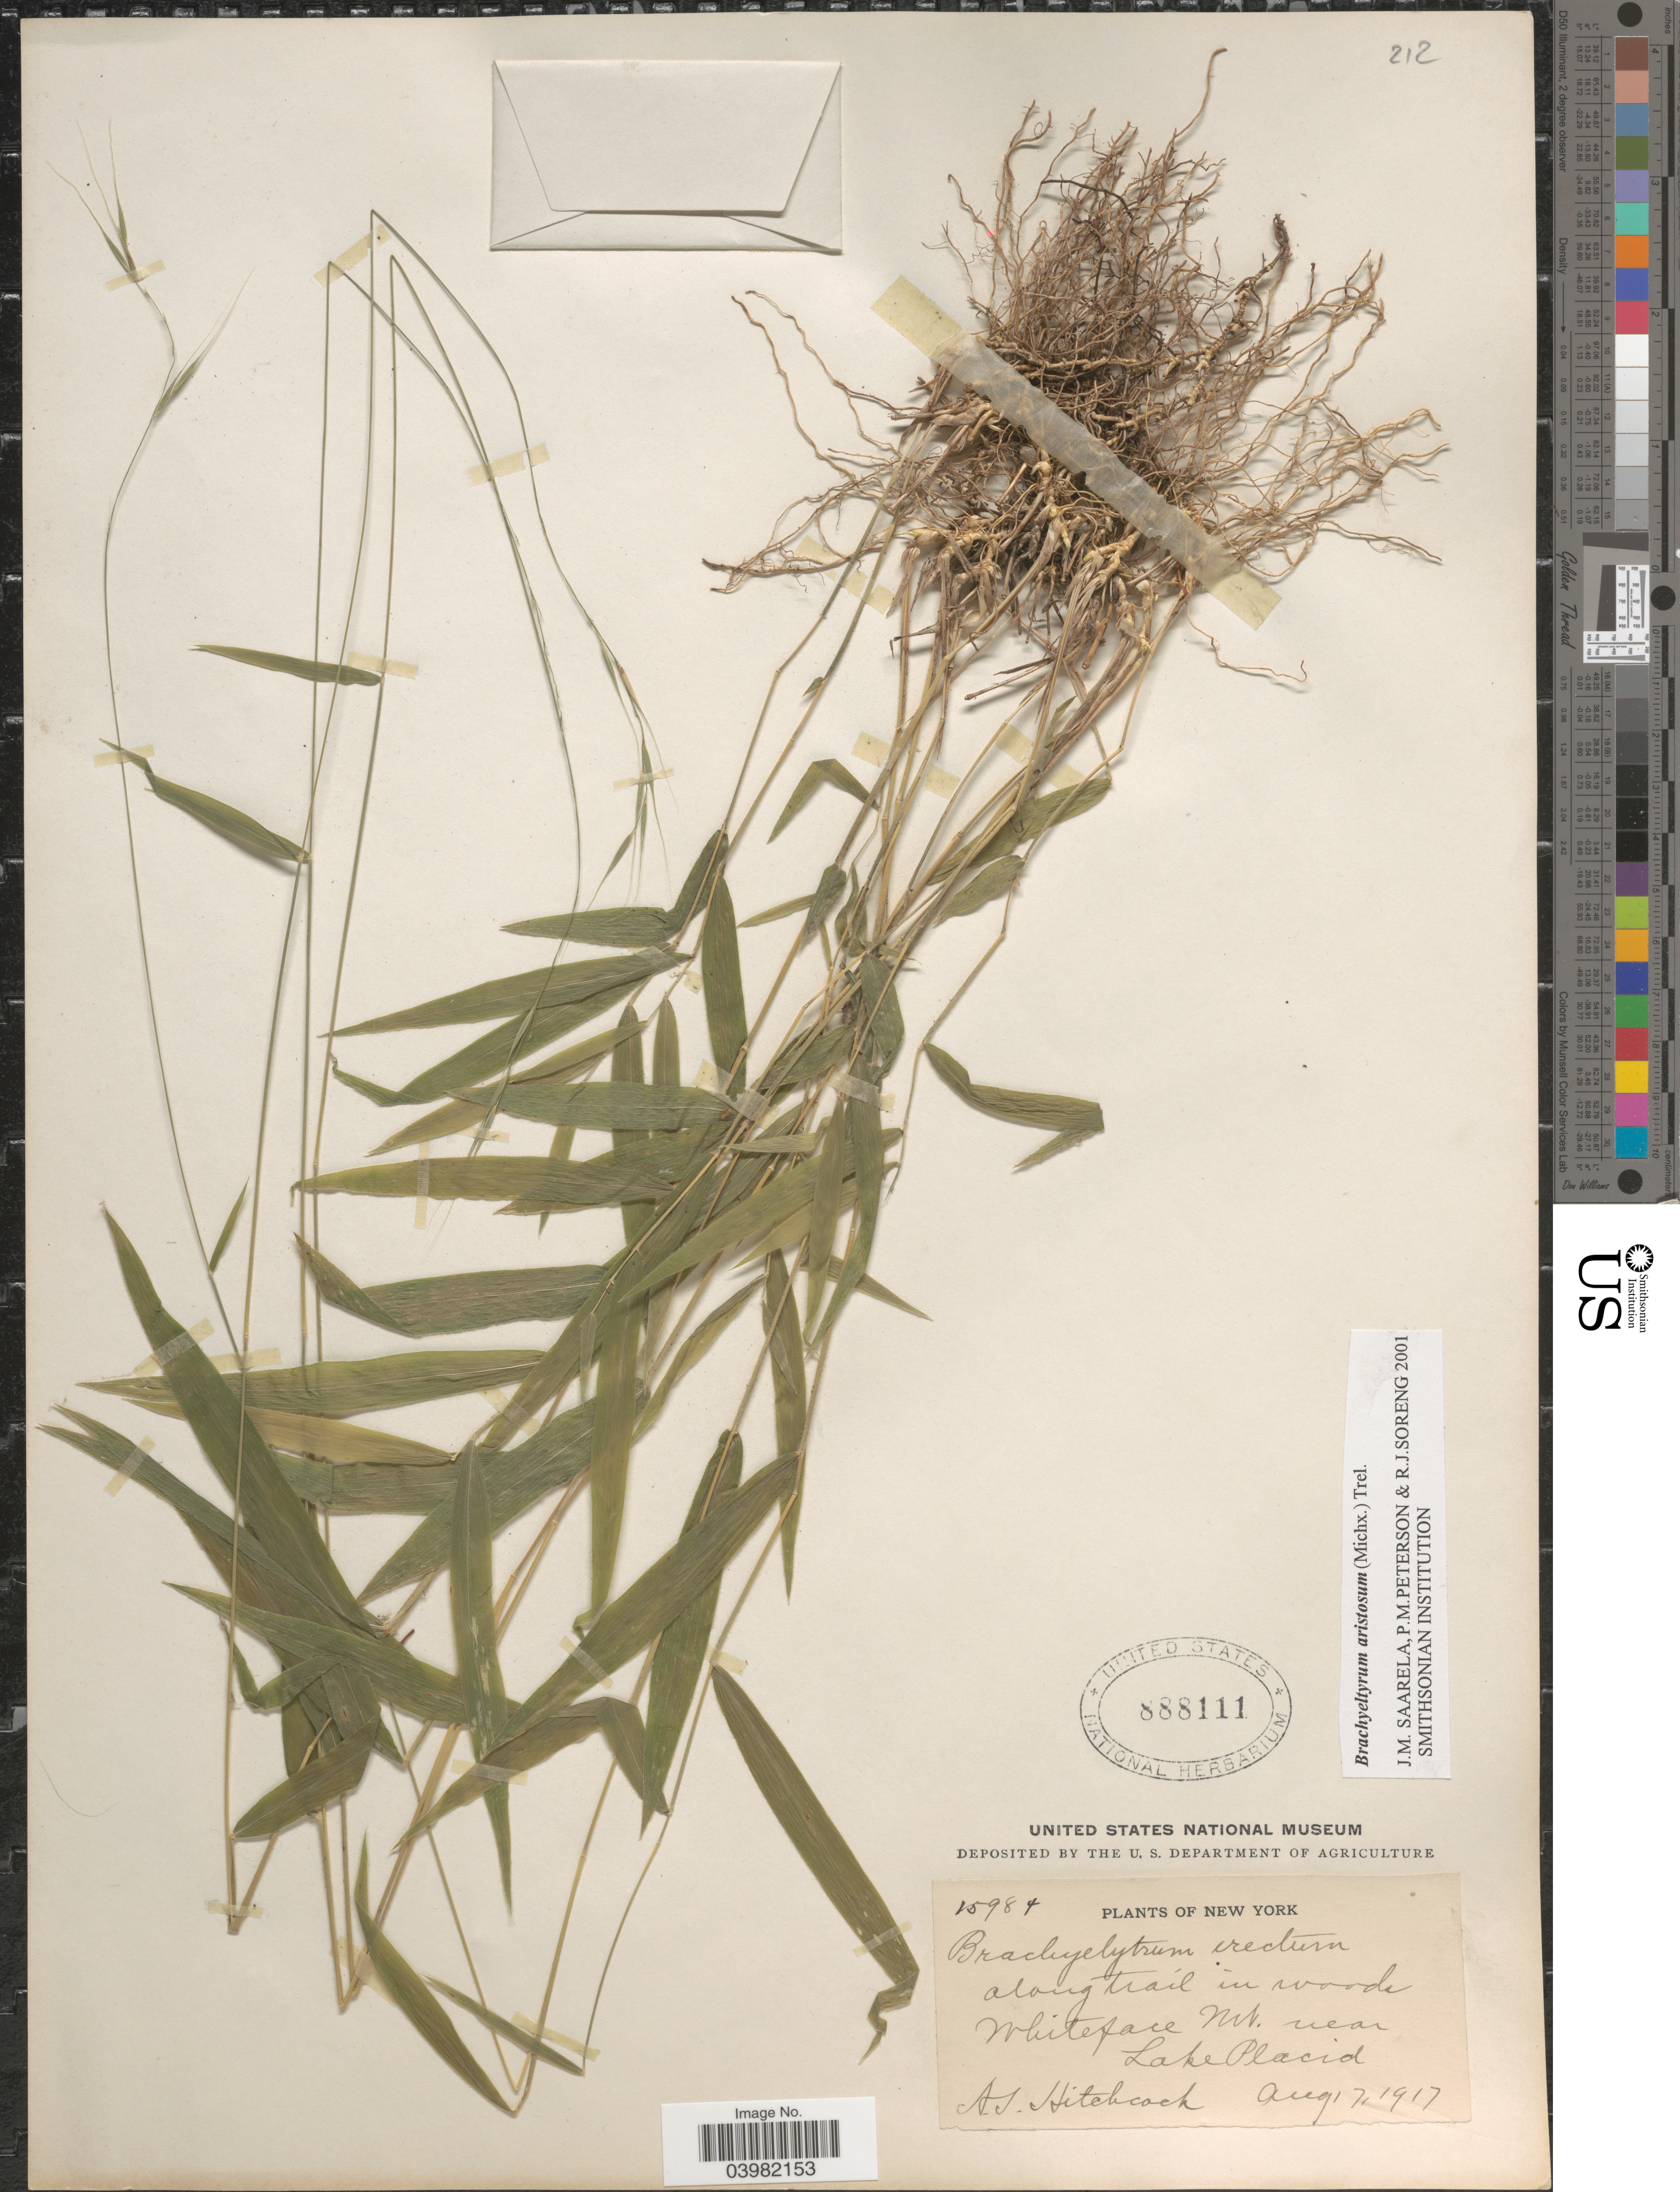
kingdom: Plantae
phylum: Tracheophyta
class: Liliopsida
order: Poales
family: Poaceae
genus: Brachyelytrum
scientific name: Brachyelytrum aristosum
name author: (Michx.) P. Beauv. ex Trel.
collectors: A. S. Hitchcock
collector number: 15984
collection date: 1917-08-17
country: United States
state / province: New York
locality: Along trail in woods Whiteface Mt. near Lake Placid.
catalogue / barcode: US 888111